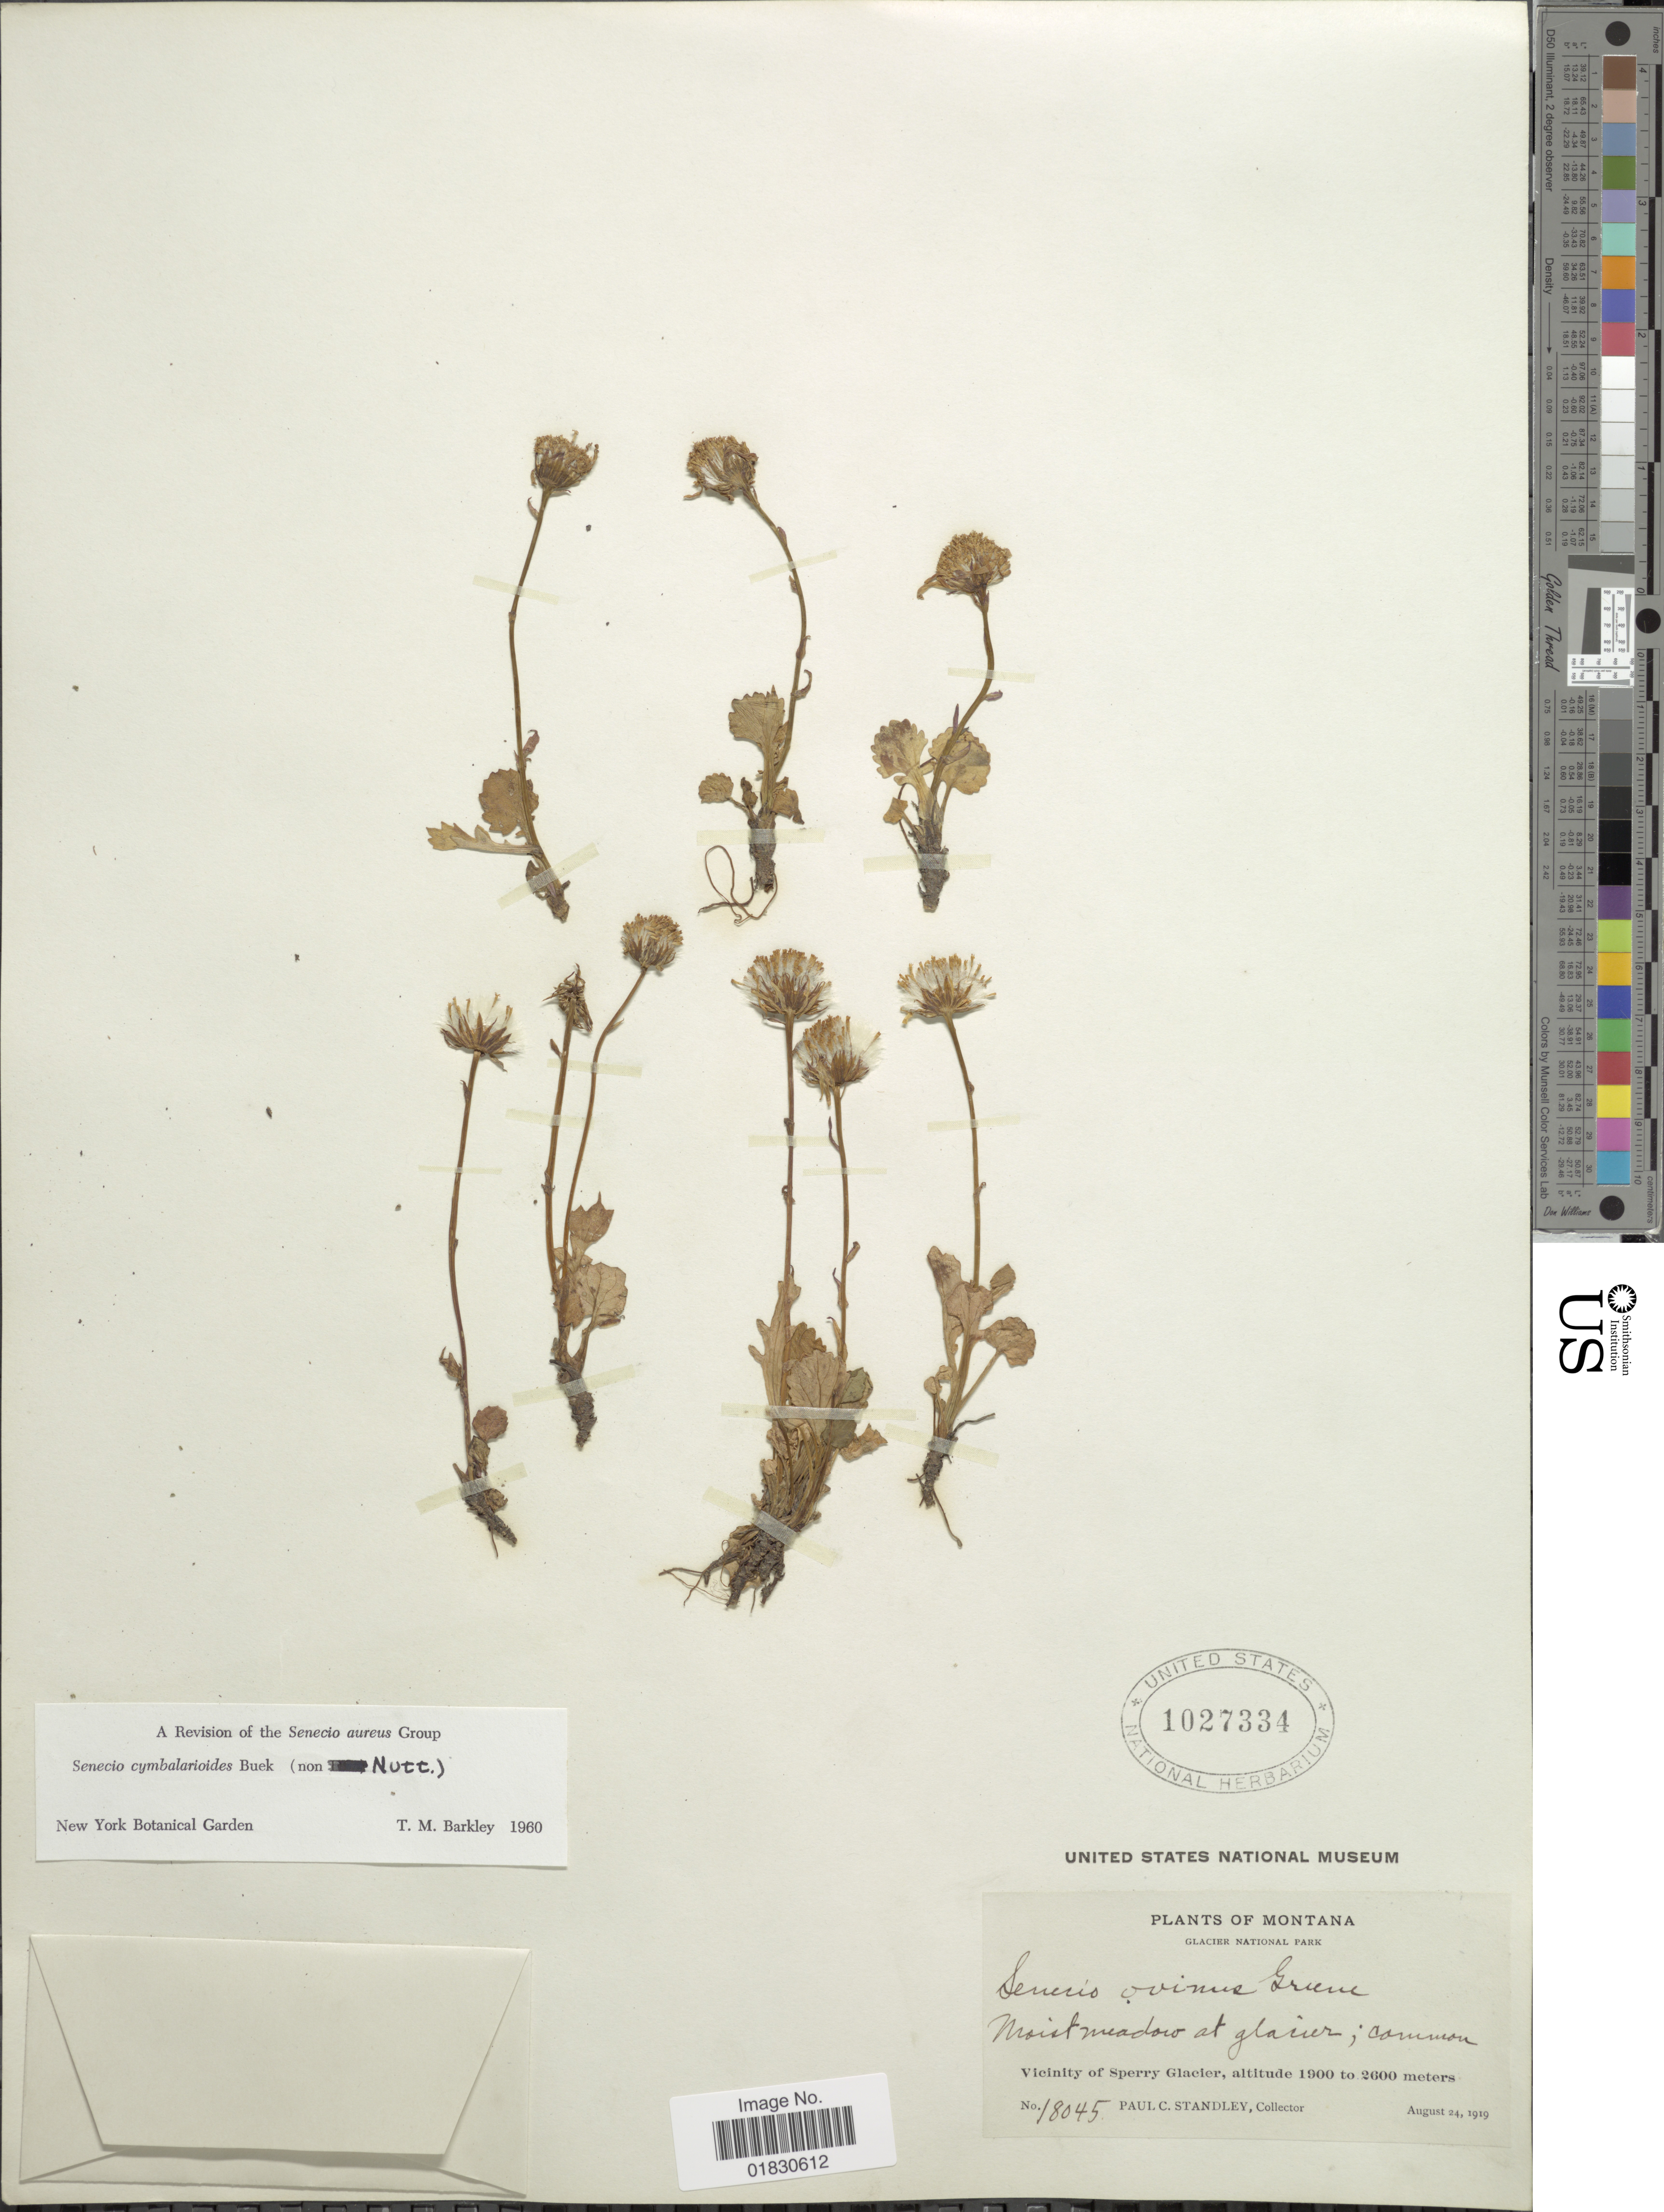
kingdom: Plantae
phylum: Tracheophyta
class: Magnoliopsida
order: Asterales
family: Asteraceae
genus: Packera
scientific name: Packera cymbalarioides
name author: (H. Buek) W.A. Weber & Á. Löve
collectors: P. C. Standley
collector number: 18045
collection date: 1919-08-24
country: United States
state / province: Montana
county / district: Flathead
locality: Glacier National Park, Vicinity of Sperry Glacier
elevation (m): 1900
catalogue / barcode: US 1027334